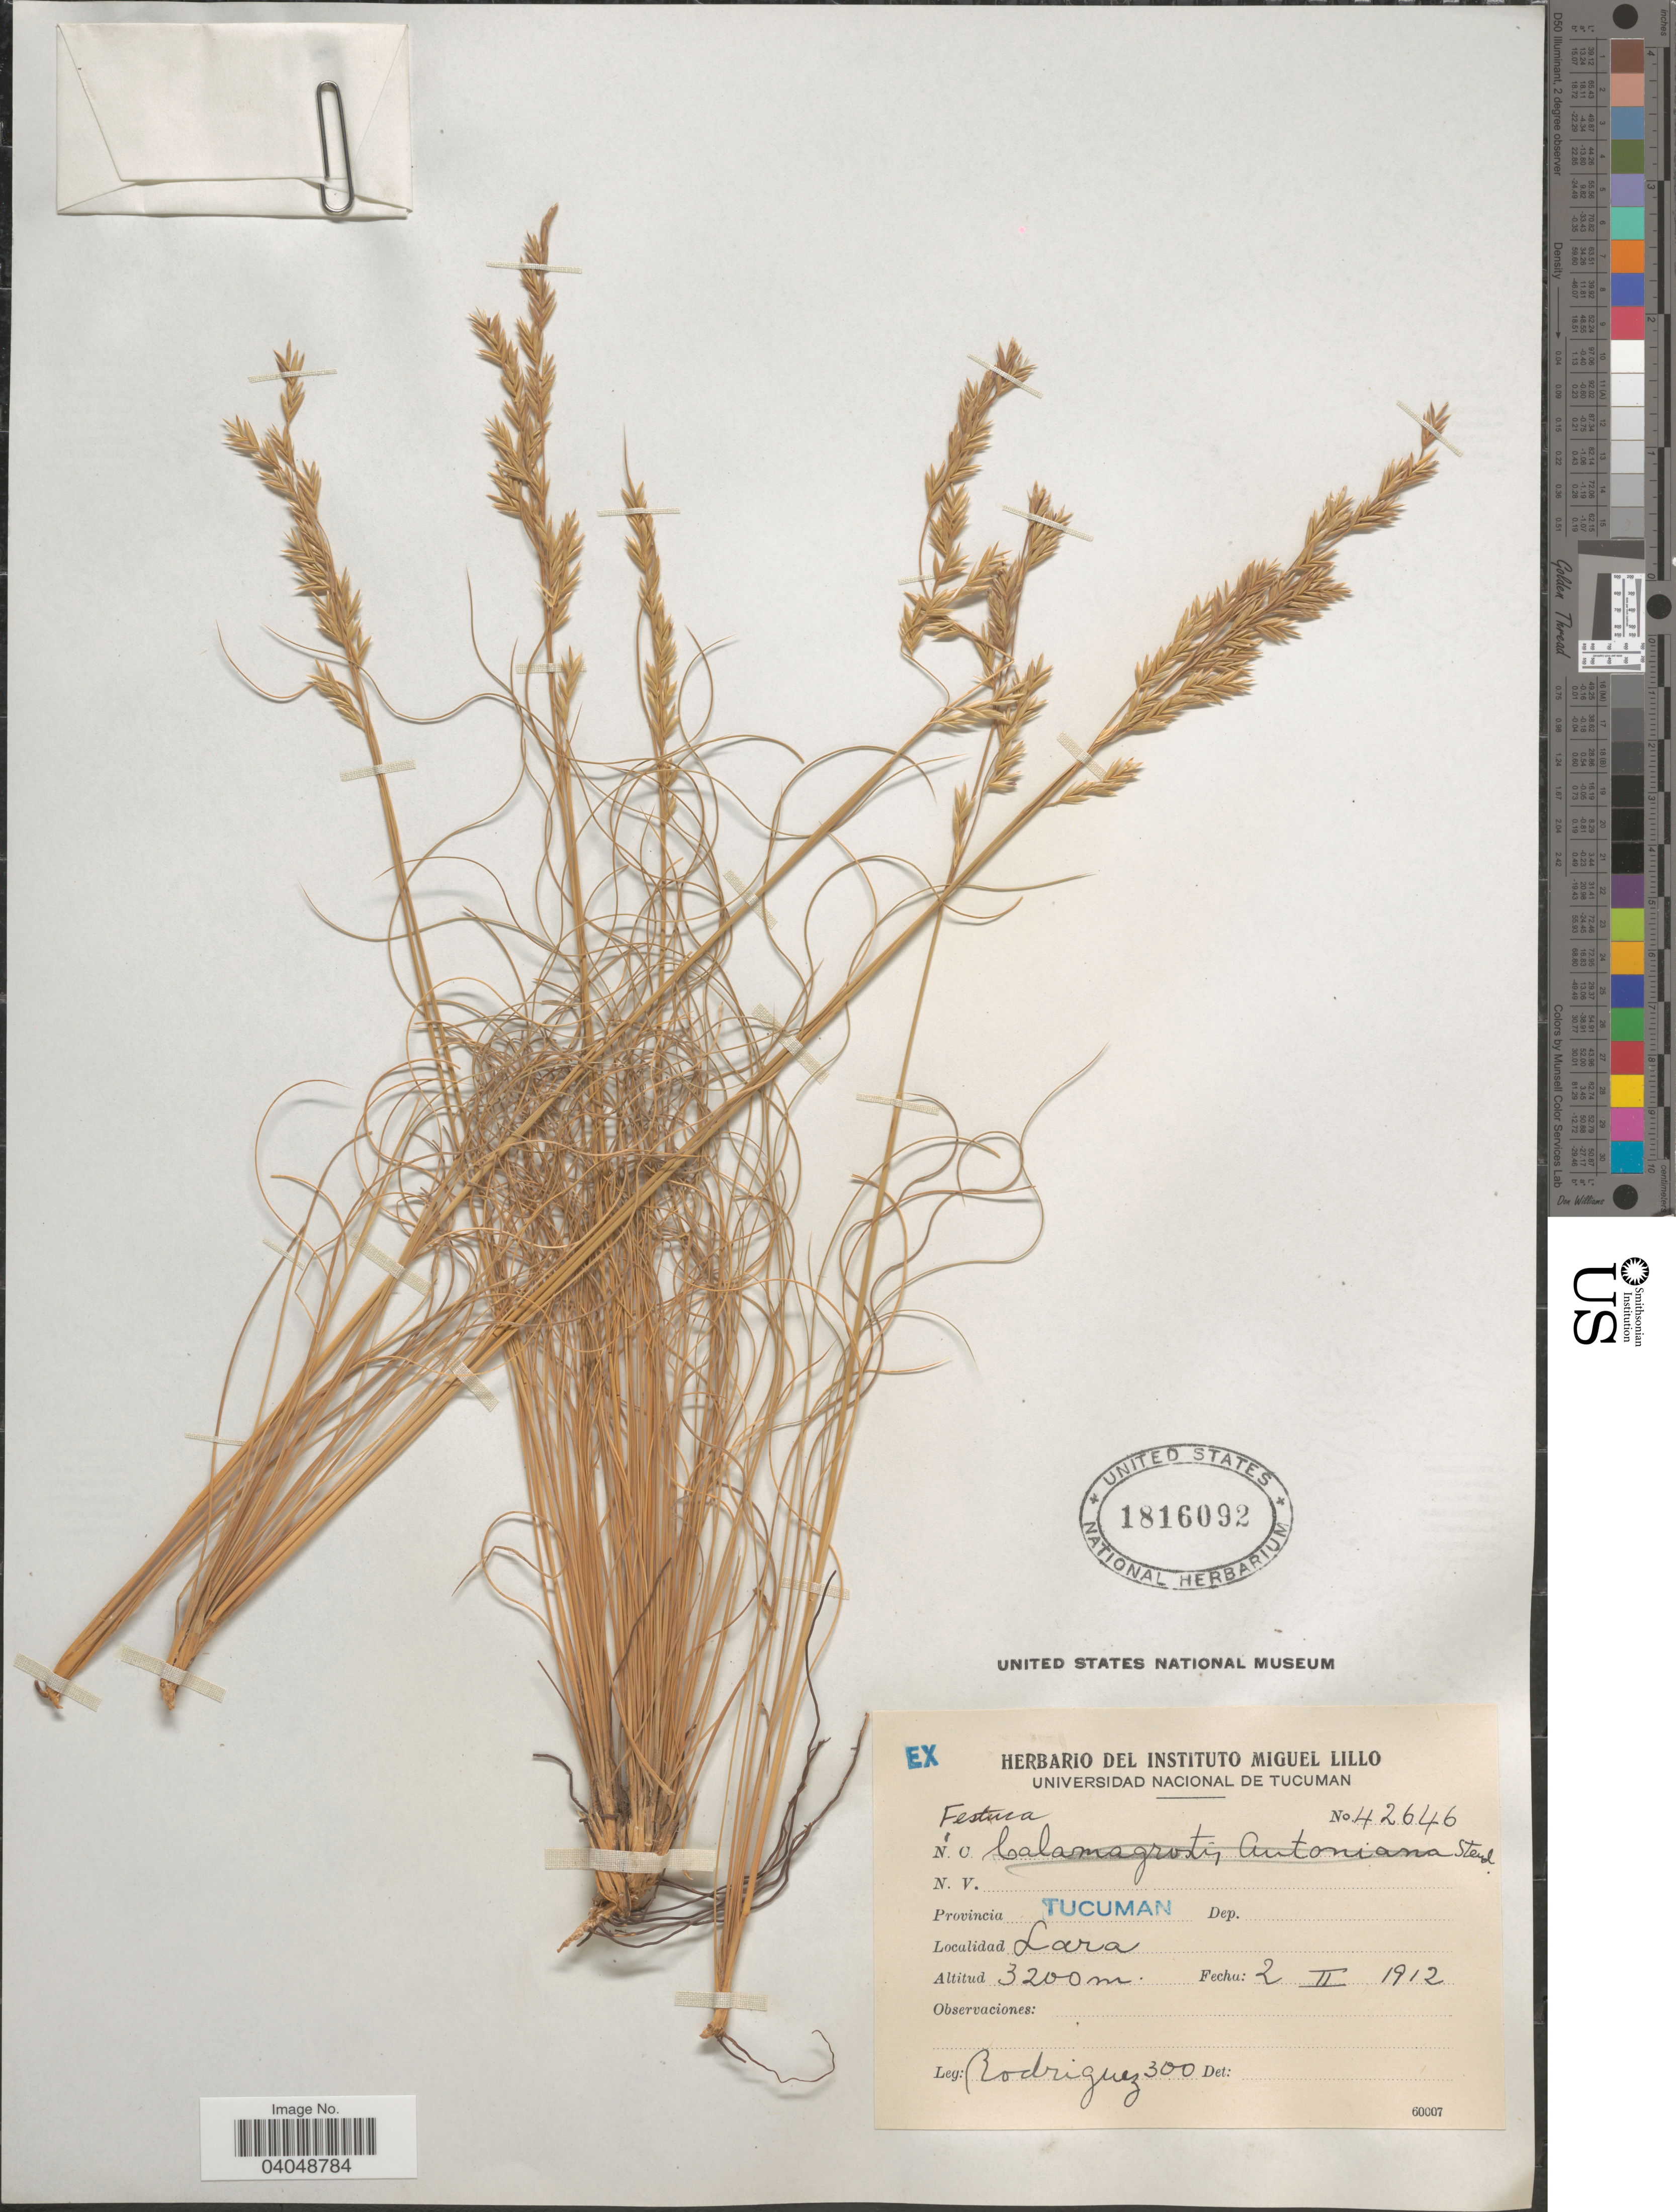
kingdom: Plantae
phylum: Tracheophyta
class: Liliopsida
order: Poales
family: Poaceae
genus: Festuca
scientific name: Festuca sp.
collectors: Rodriguez, --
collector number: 300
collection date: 1912-02-02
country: Argentina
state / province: Tucuman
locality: Lara.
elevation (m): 3200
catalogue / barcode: US 1816092